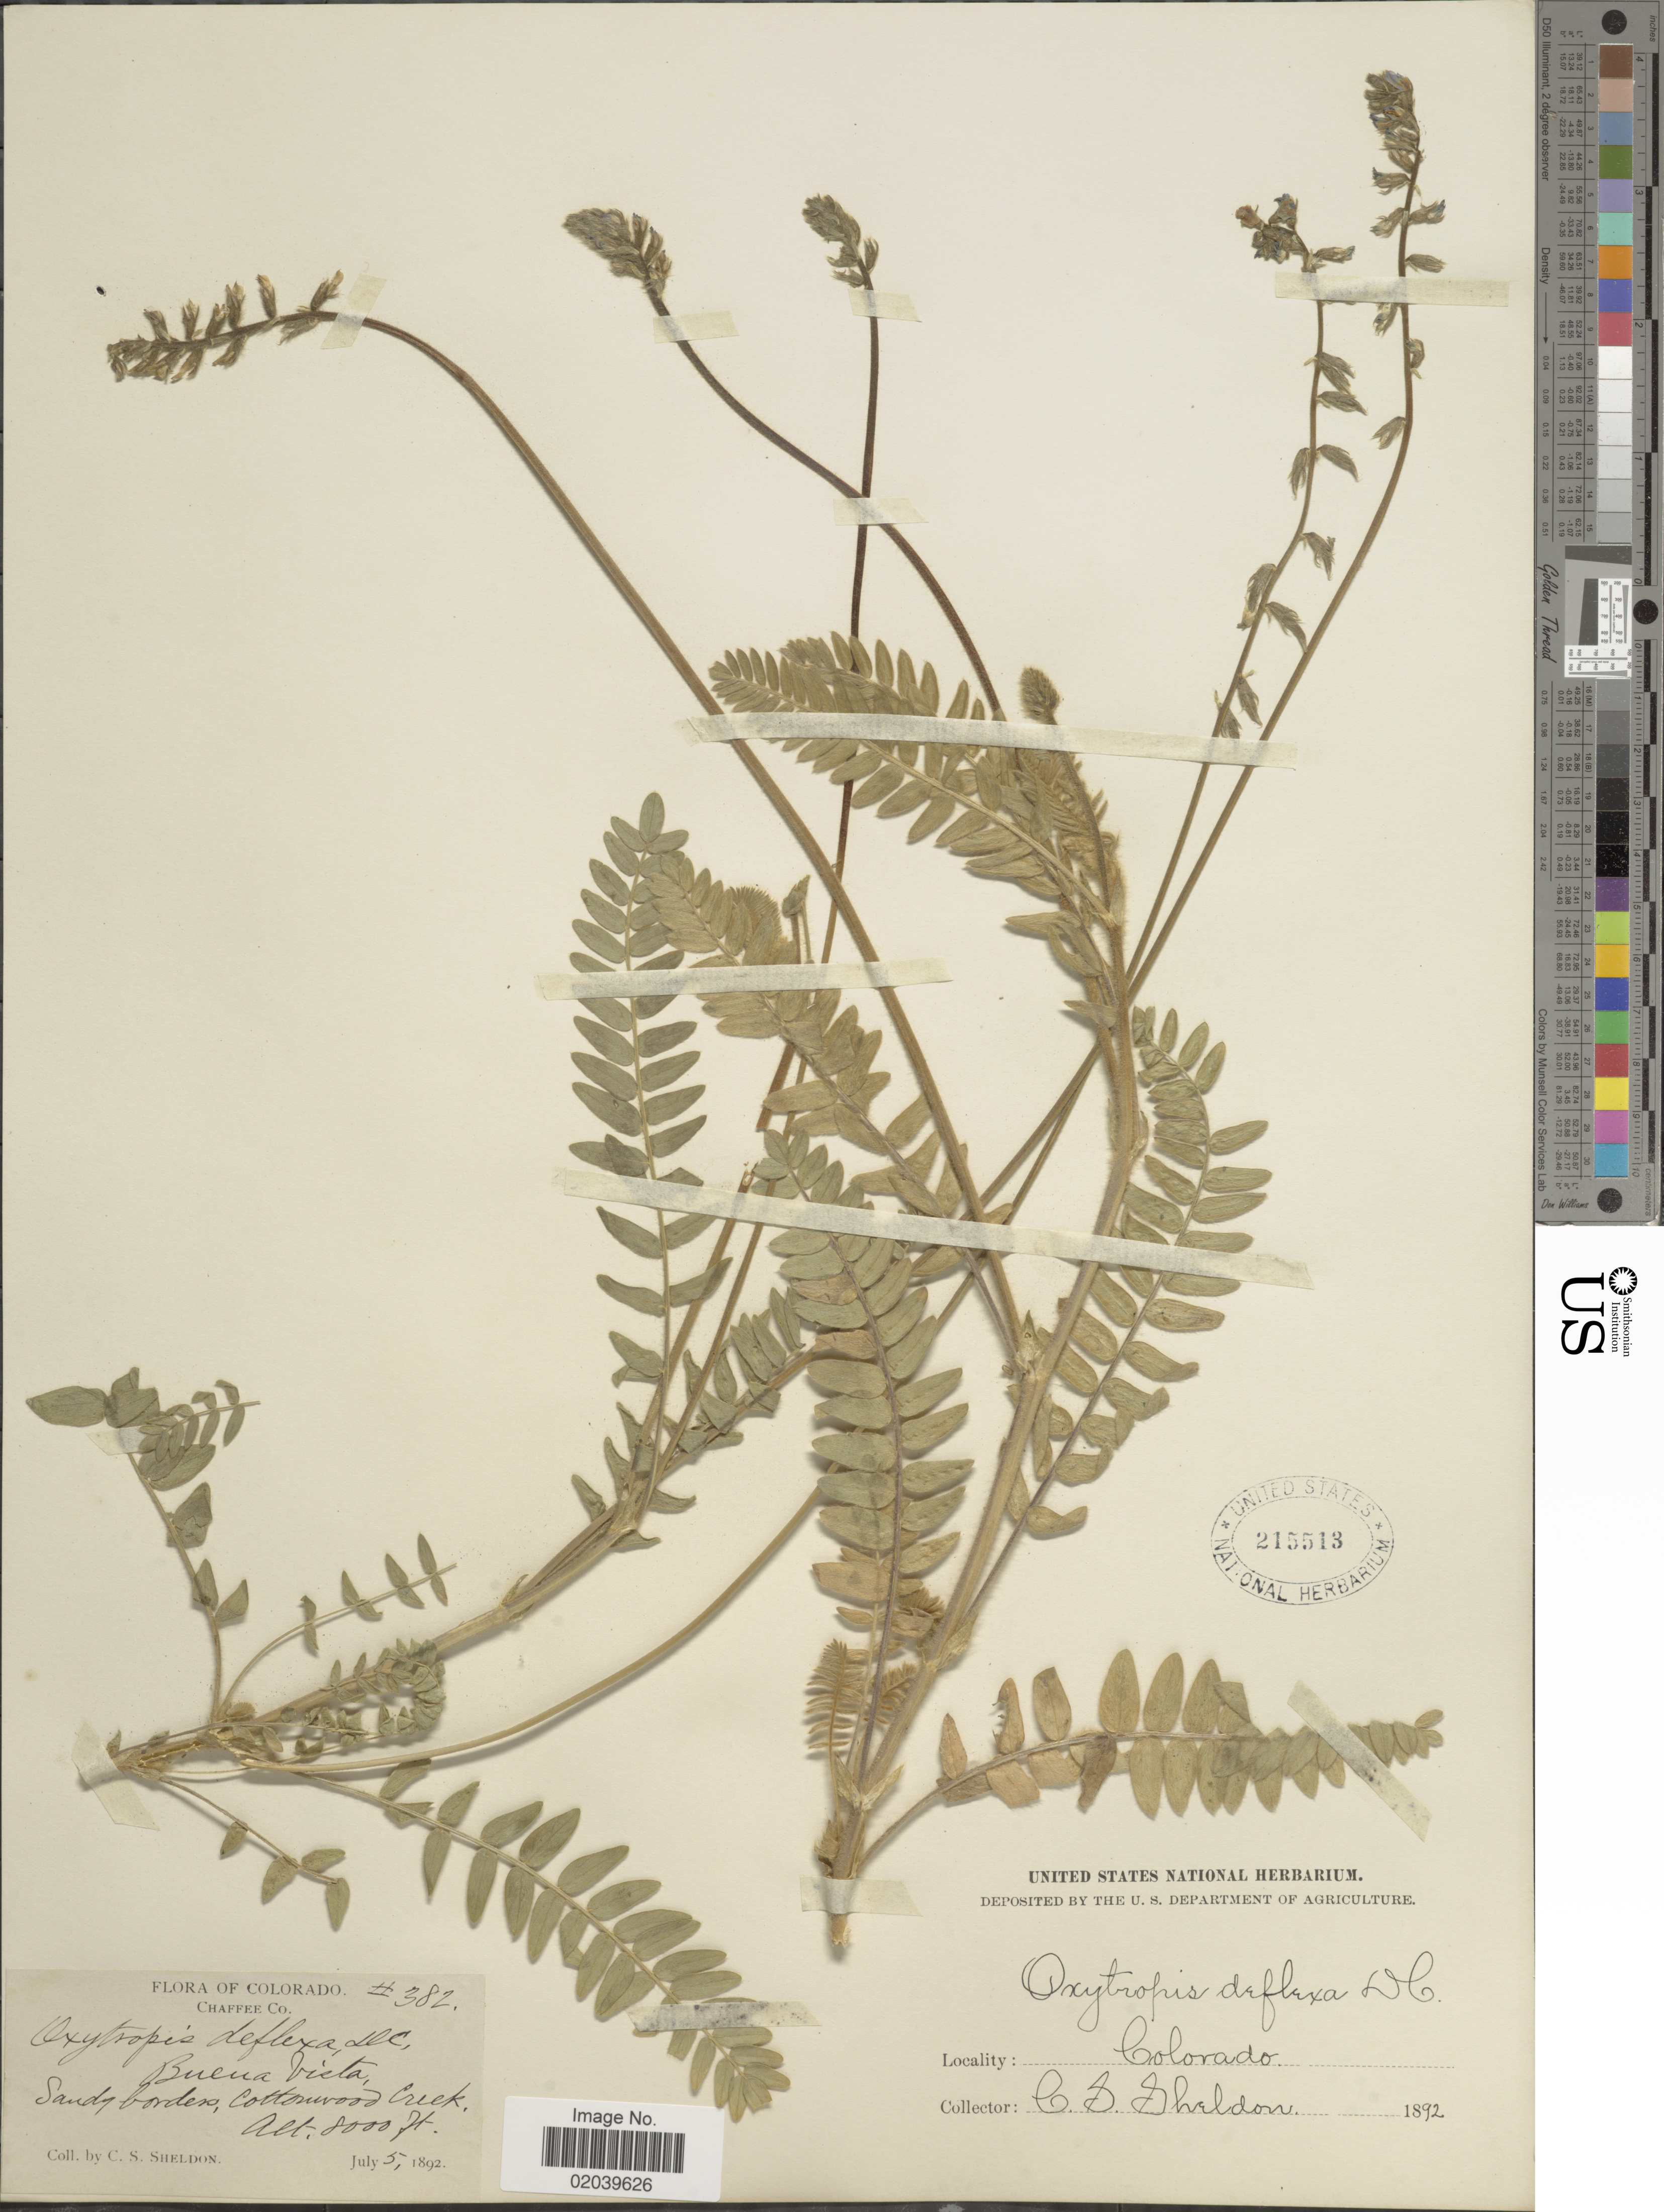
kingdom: Plantae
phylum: Tracheophyta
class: Magnoliopsida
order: Fabales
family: Fabaceae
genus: Oxytropis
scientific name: Oxytropis deflexa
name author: (Pall.) DC.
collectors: C. S. Sheldon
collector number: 38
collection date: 1892-07-05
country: United States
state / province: Colorado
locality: Buena Vista, Chaffee Co., Cottonwood Creek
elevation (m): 2438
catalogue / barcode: US 215513